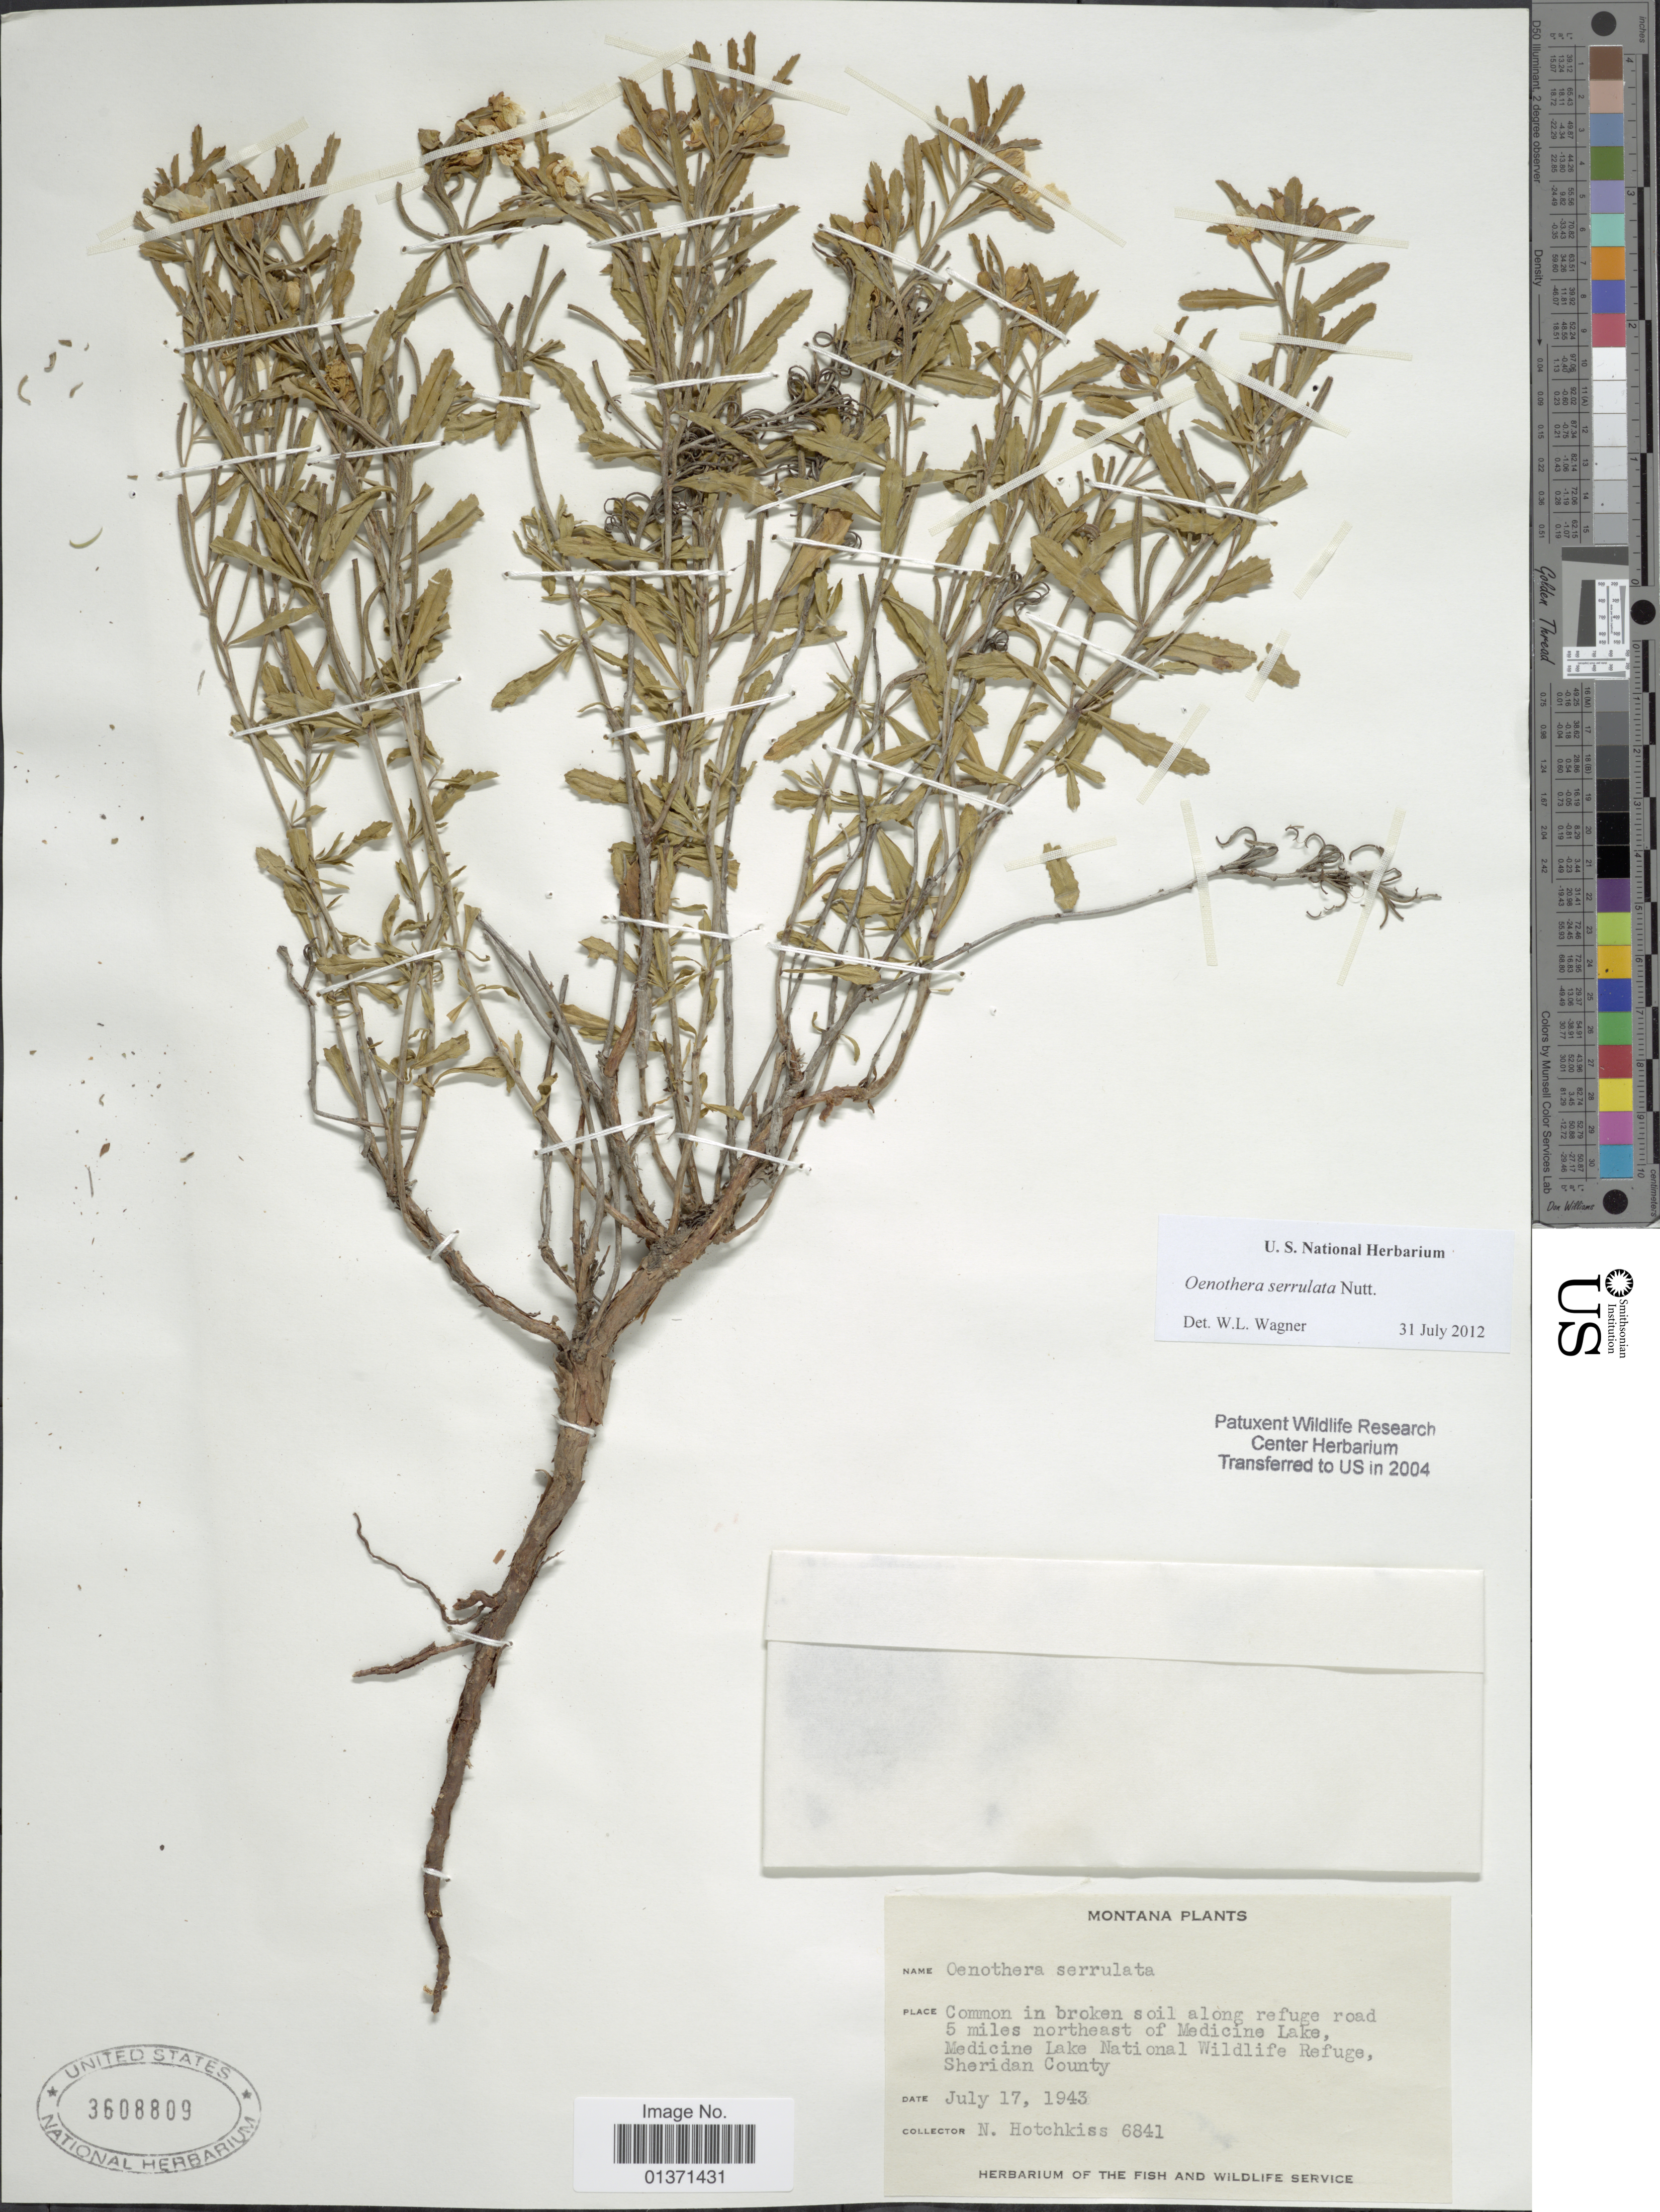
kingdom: Plantae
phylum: Tracheophyta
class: Magnoliopsida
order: Myrtales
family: Onagraceae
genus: Oenothera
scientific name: Oenothera serrulata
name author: Nutt.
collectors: N. Hotchkiss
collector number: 6841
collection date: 1943-07-17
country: United States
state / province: Montana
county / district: Sheridan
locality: Common in broken soil along refuge road 5 miles northeast of Medicine Lake, Medicine Lake National Wildlife Refuge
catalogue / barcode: US 3608809